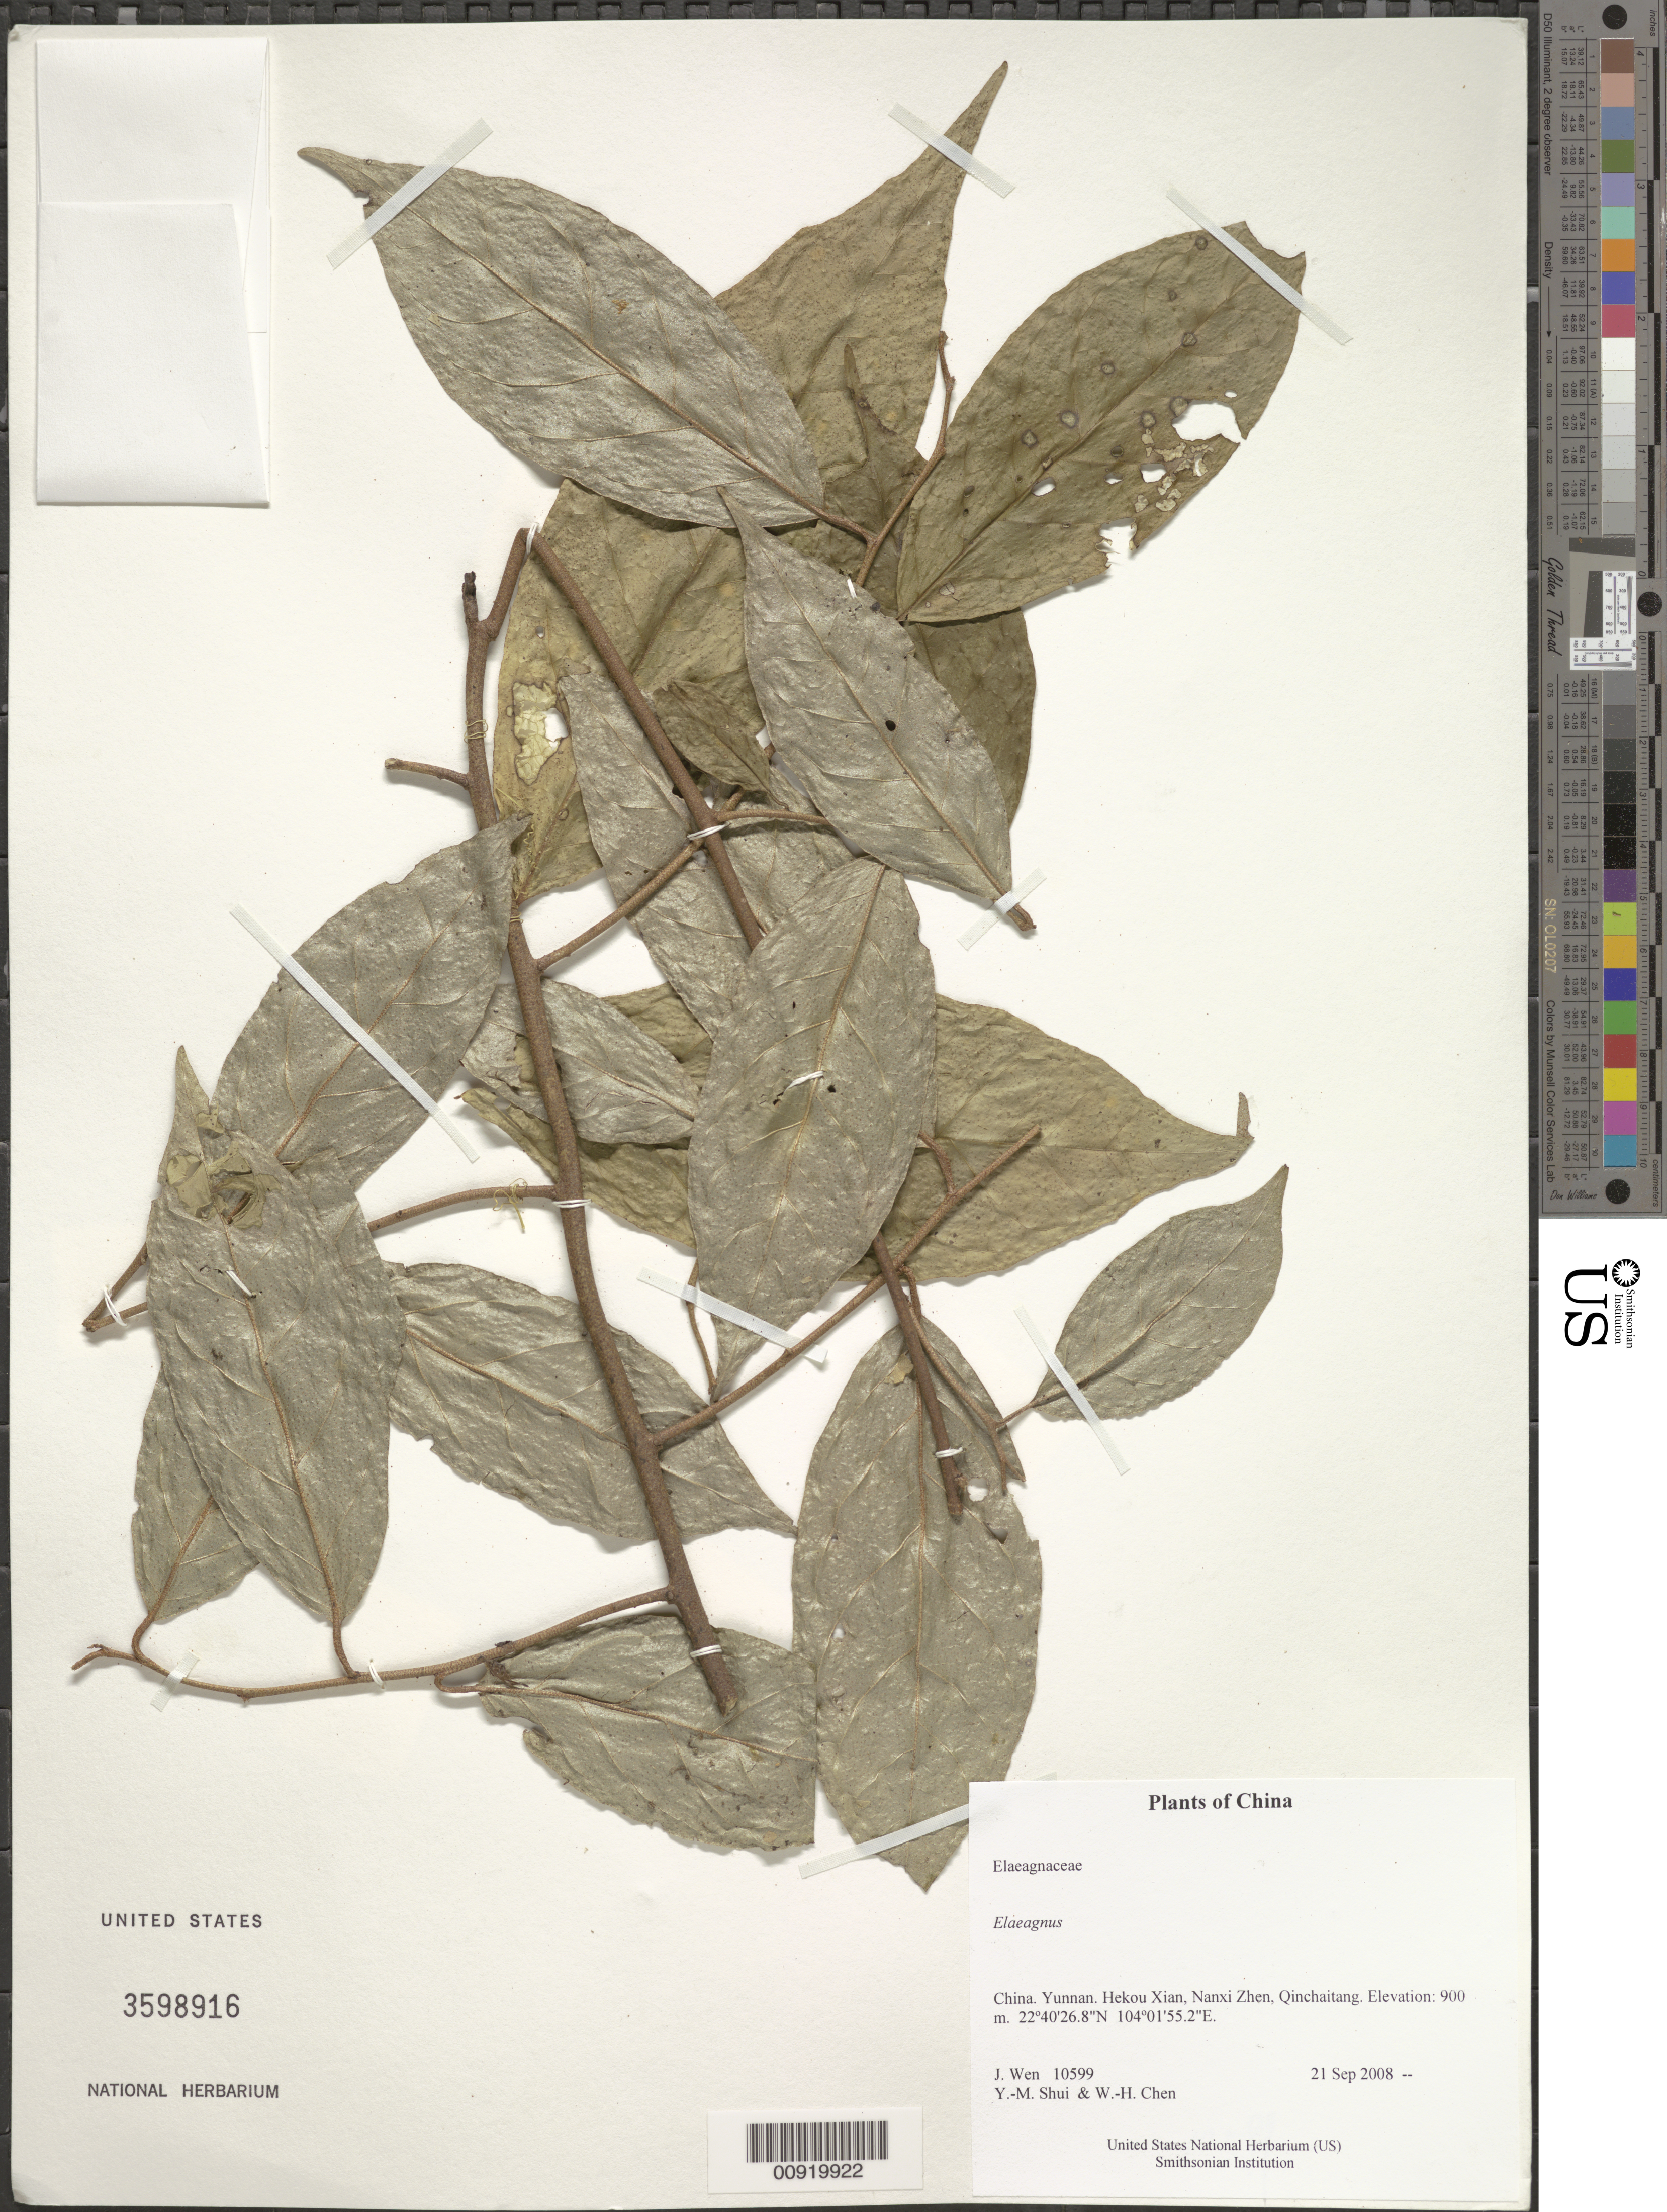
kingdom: Plantae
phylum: Tracheophyta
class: Magnoliopsida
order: Rosales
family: Elaeagnaceae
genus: Elaeagnus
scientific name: Elaeagnus sp.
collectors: J. Wen, Y. Shui & W. Chen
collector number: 10599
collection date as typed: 21 Sep 2008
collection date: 2008-09-21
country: China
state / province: Yunnan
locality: Hekou Xian, Nanxi Zhen, Qinchaitang.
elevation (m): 900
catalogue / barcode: US 3598916